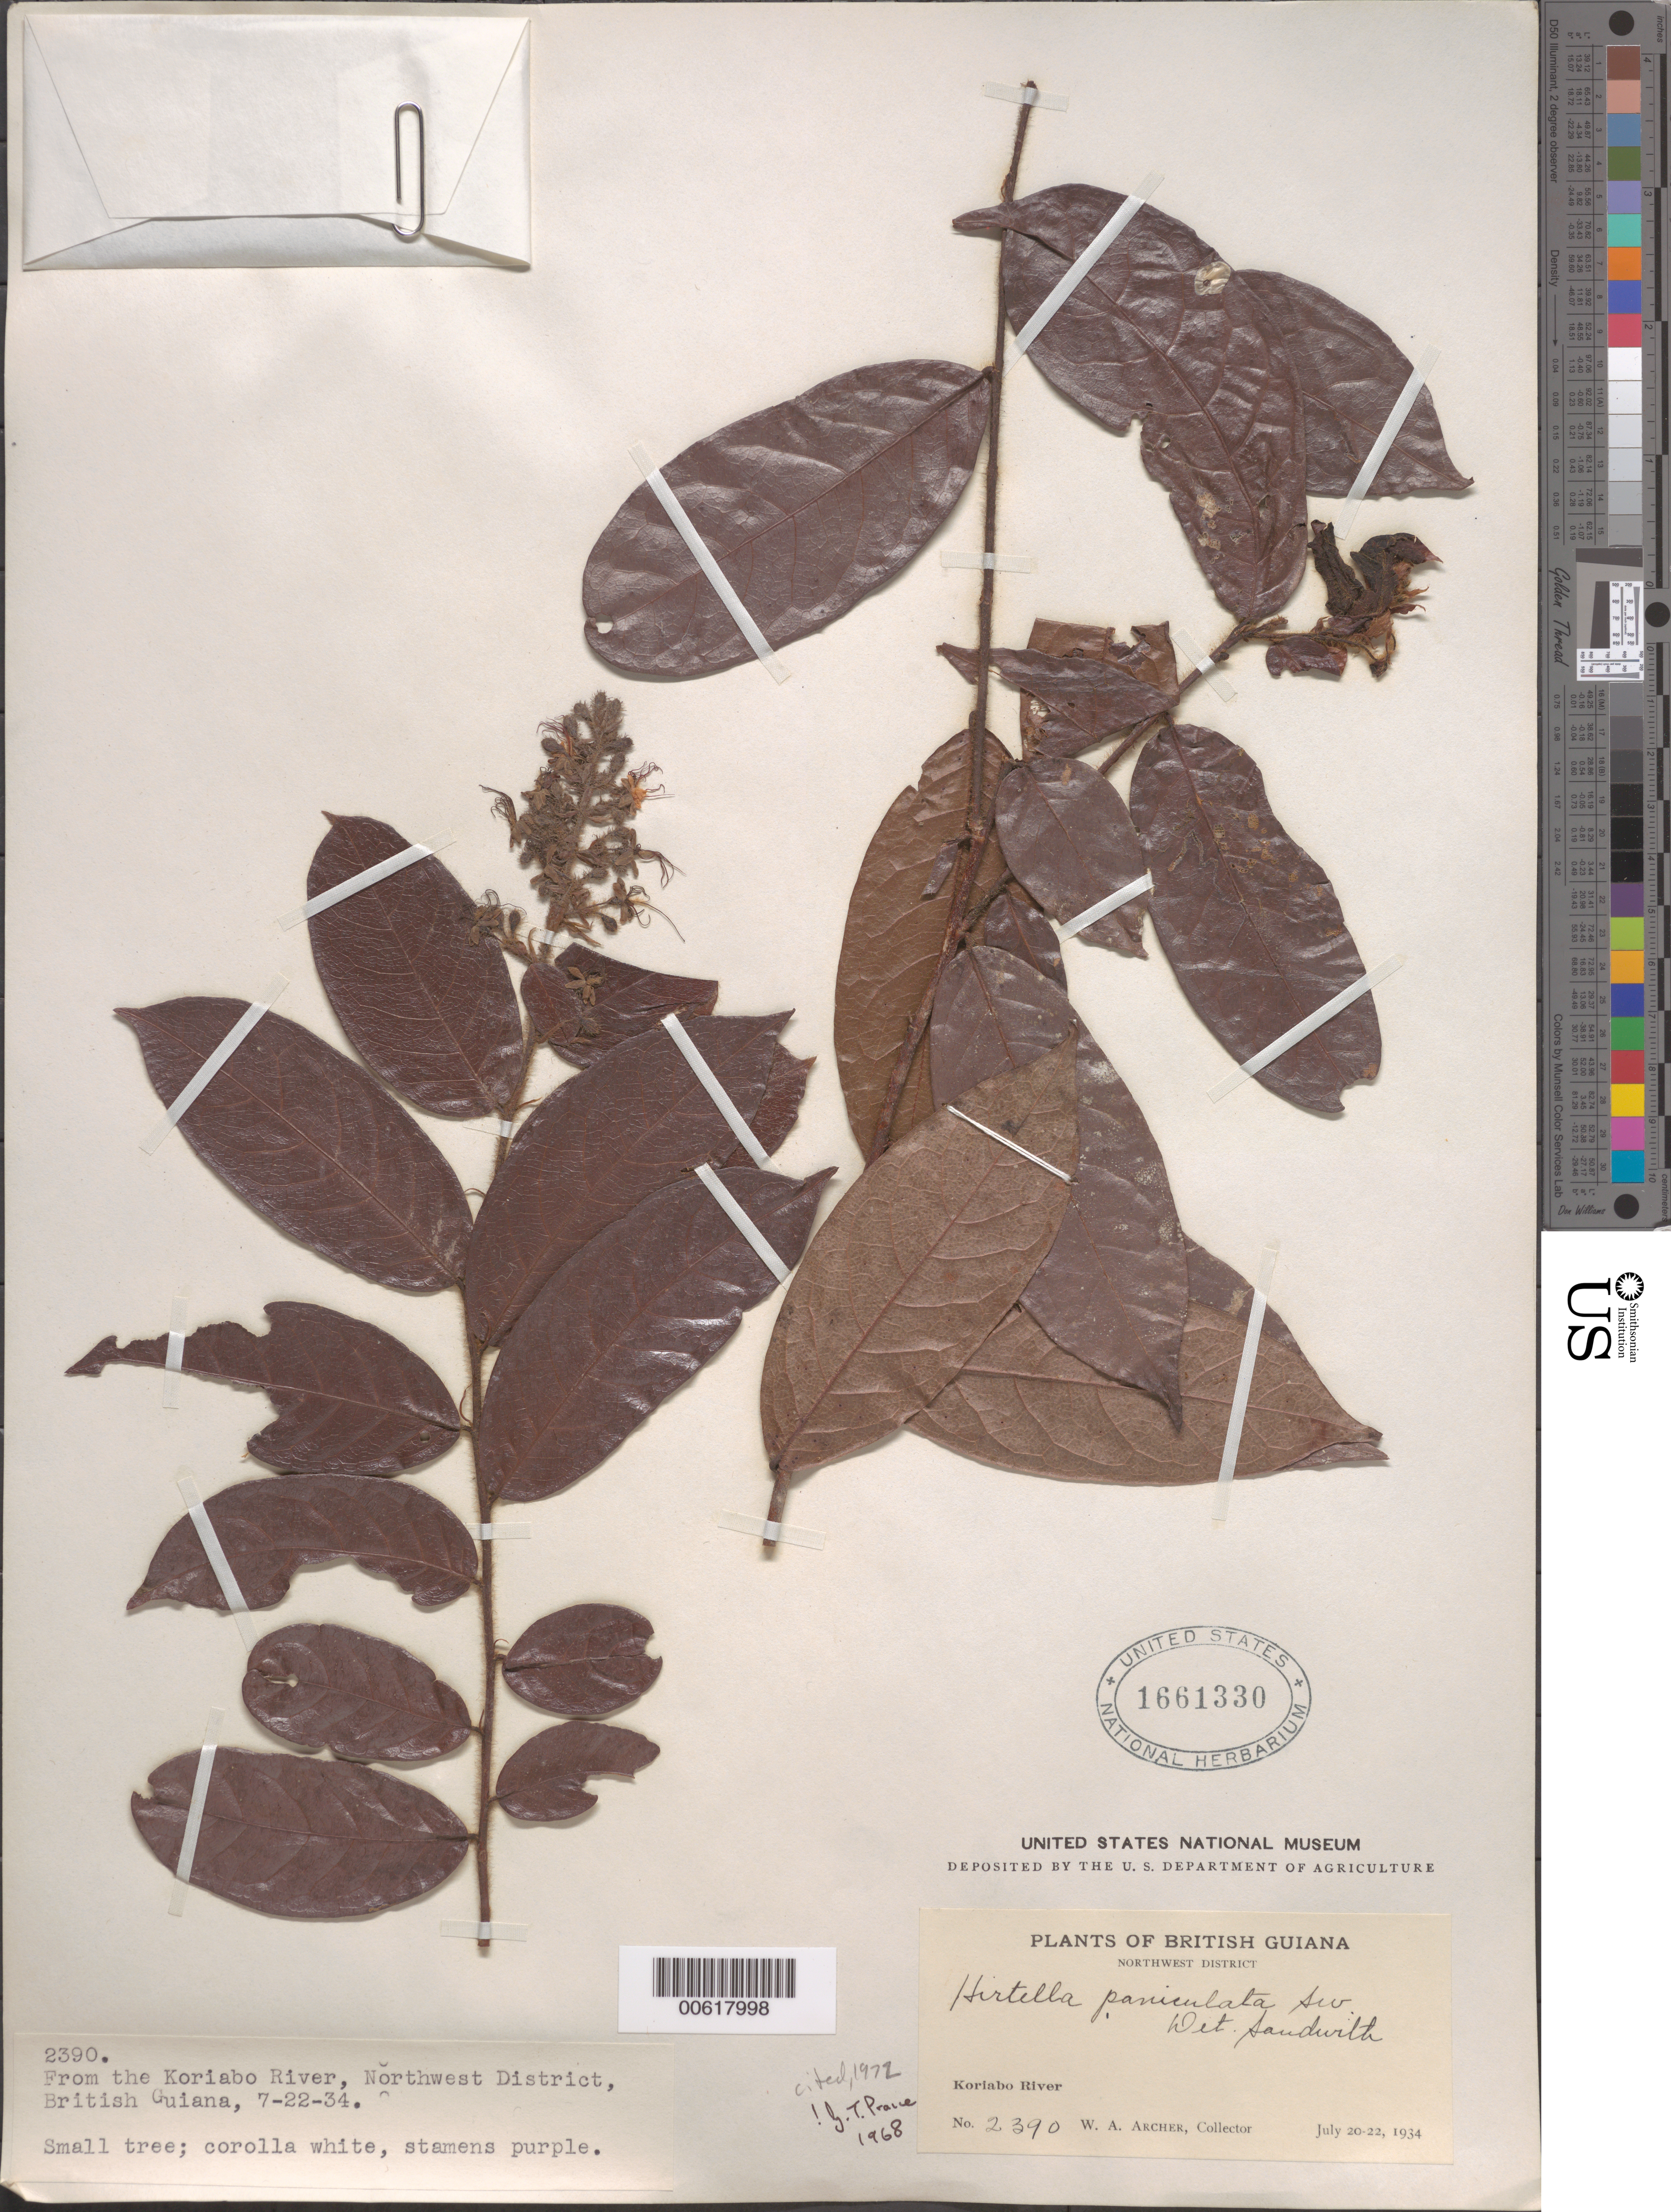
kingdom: Plantae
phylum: Tracheophyta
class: Magnoliopsida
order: Malpighiales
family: Chrysobalanaceae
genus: Hirtella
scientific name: Hirtella paniculata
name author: Sw.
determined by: Prance, G. T.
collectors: W. A. Archer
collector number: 2390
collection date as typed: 20-Jul-34 to 22-Jul-34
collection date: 1934-07-20/1934-07-22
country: Guyana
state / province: Barima-Waini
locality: Koriabo River, NW Dist.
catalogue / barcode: US 1661330